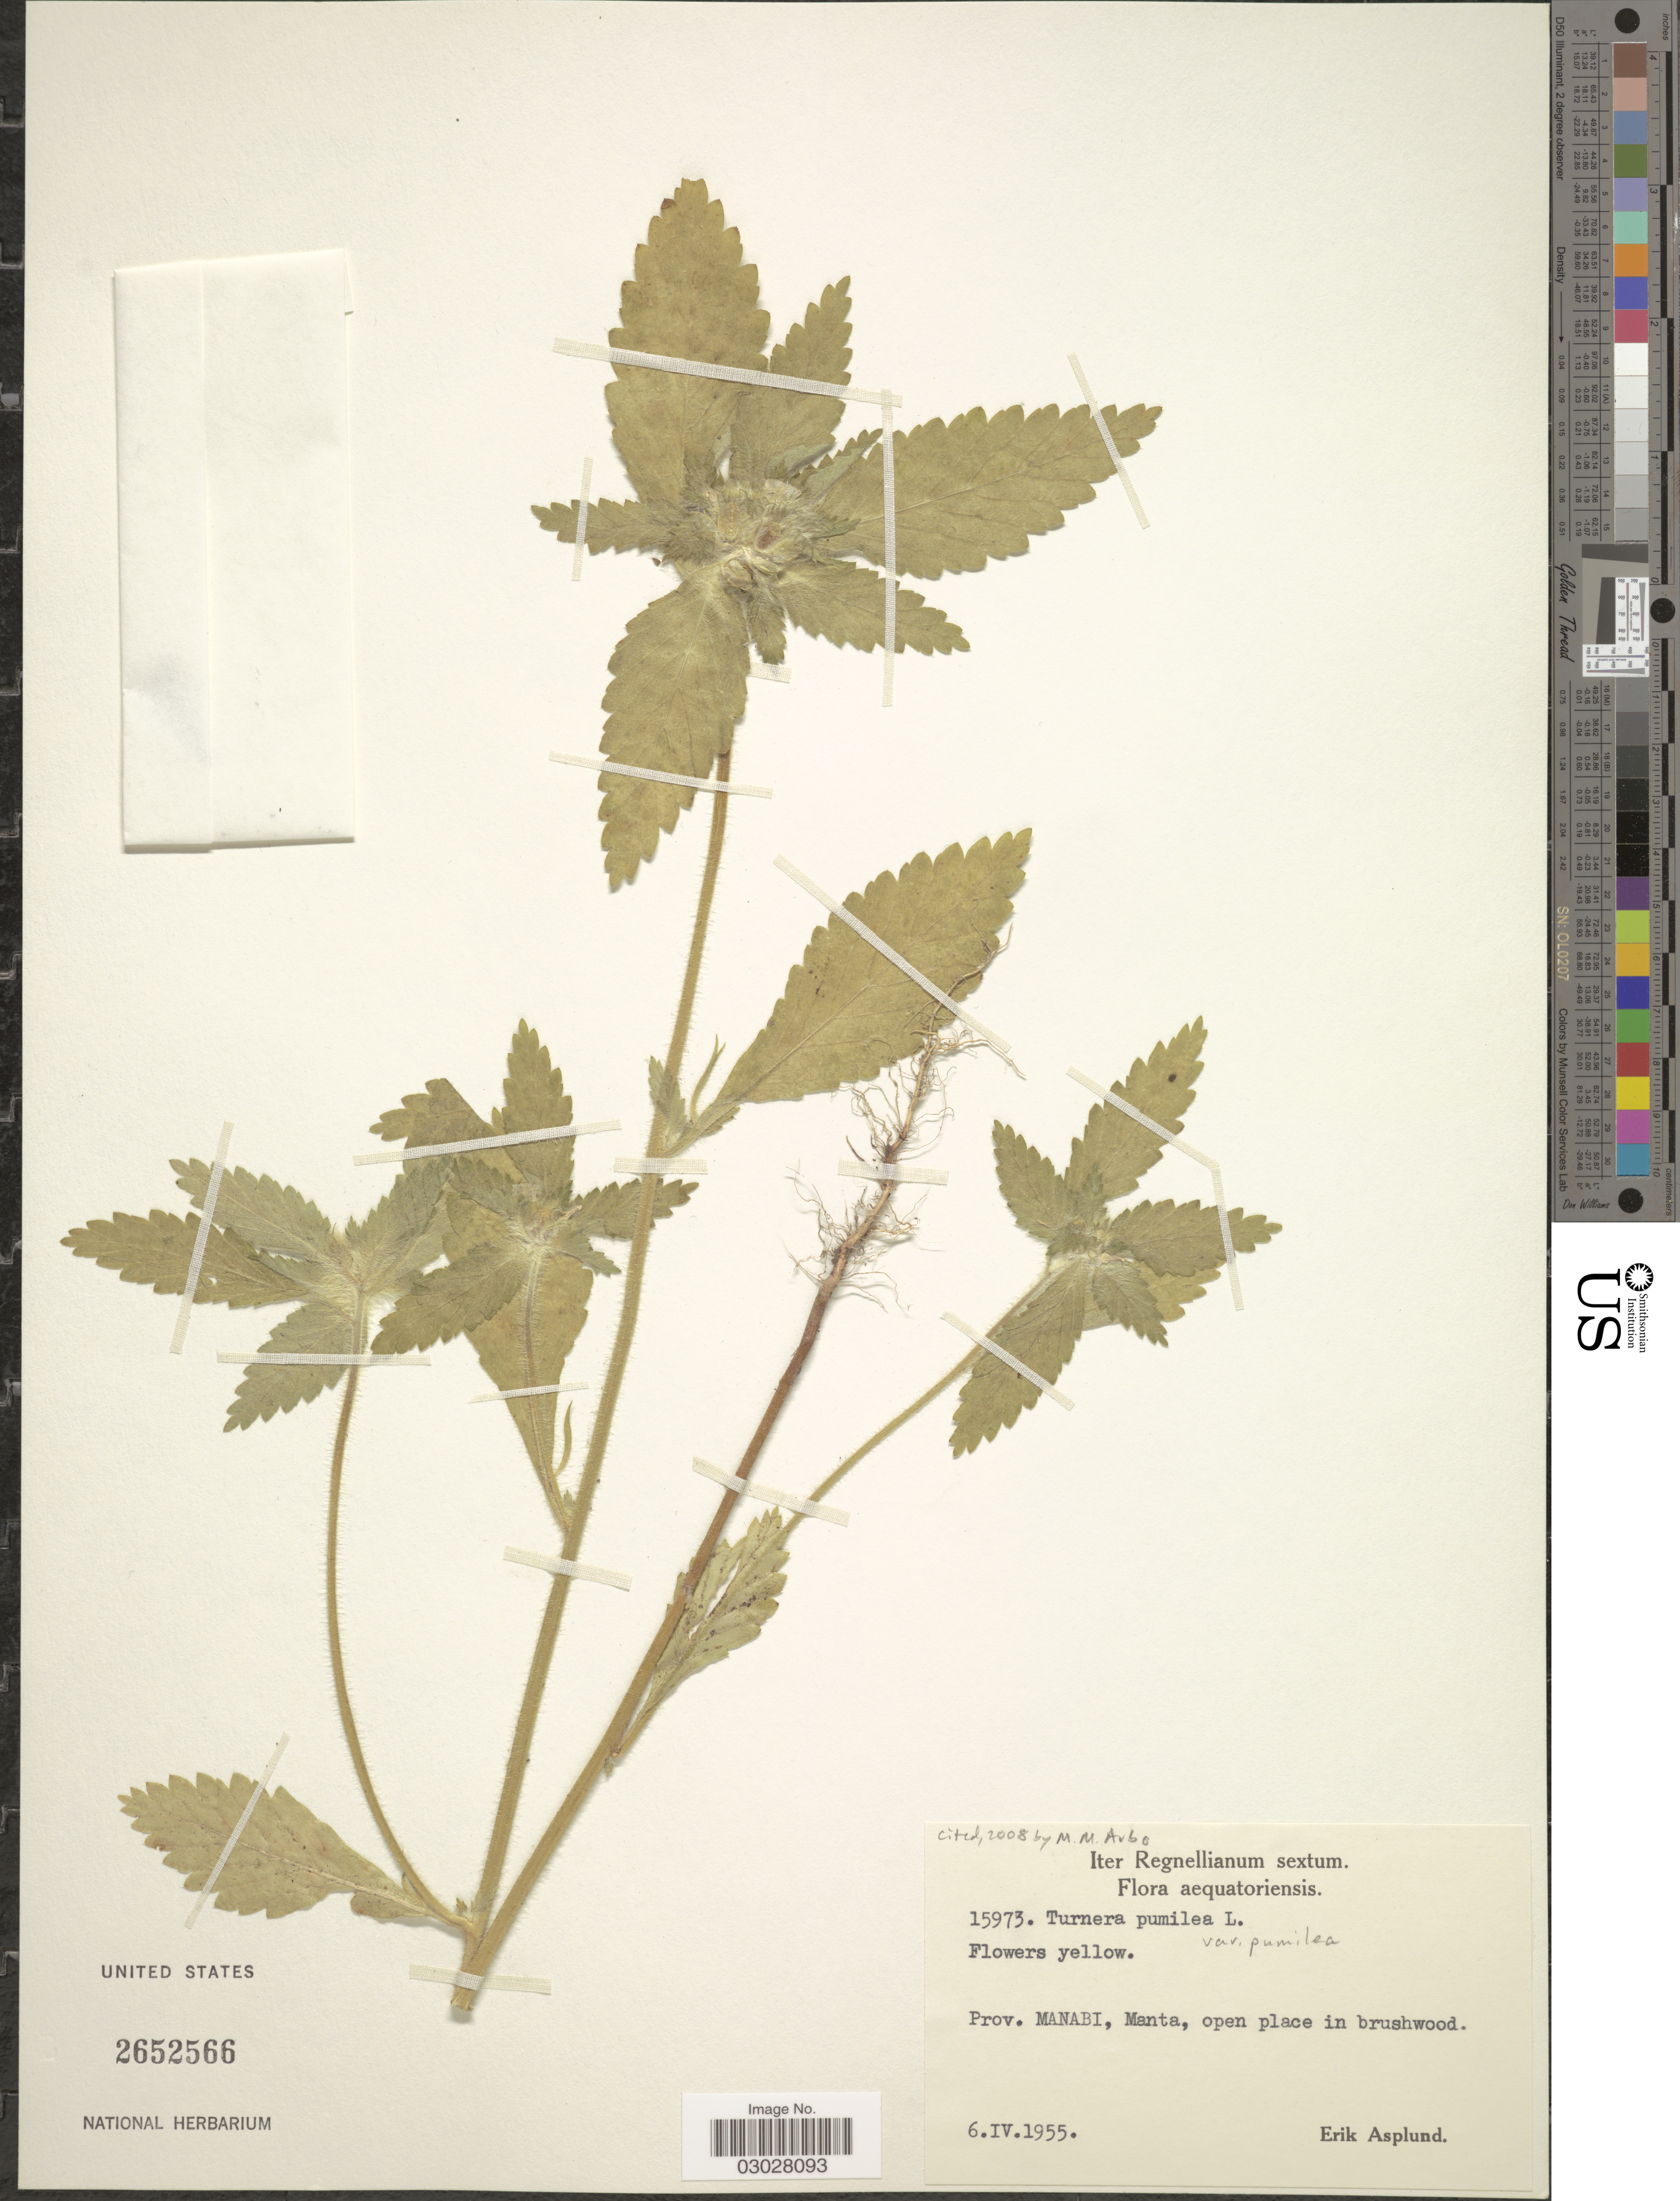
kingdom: Plantae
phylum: Tracheophyta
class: Magnoliopsida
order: Malpighiales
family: Turneraceae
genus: Turnera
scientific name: Turnera pumilea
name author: L.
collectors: E. Asplund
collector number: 15973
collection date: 1955-04-06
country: Ecuador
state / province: Manabí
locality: Prov. Manabi, Manta.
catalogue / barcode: US 2652566